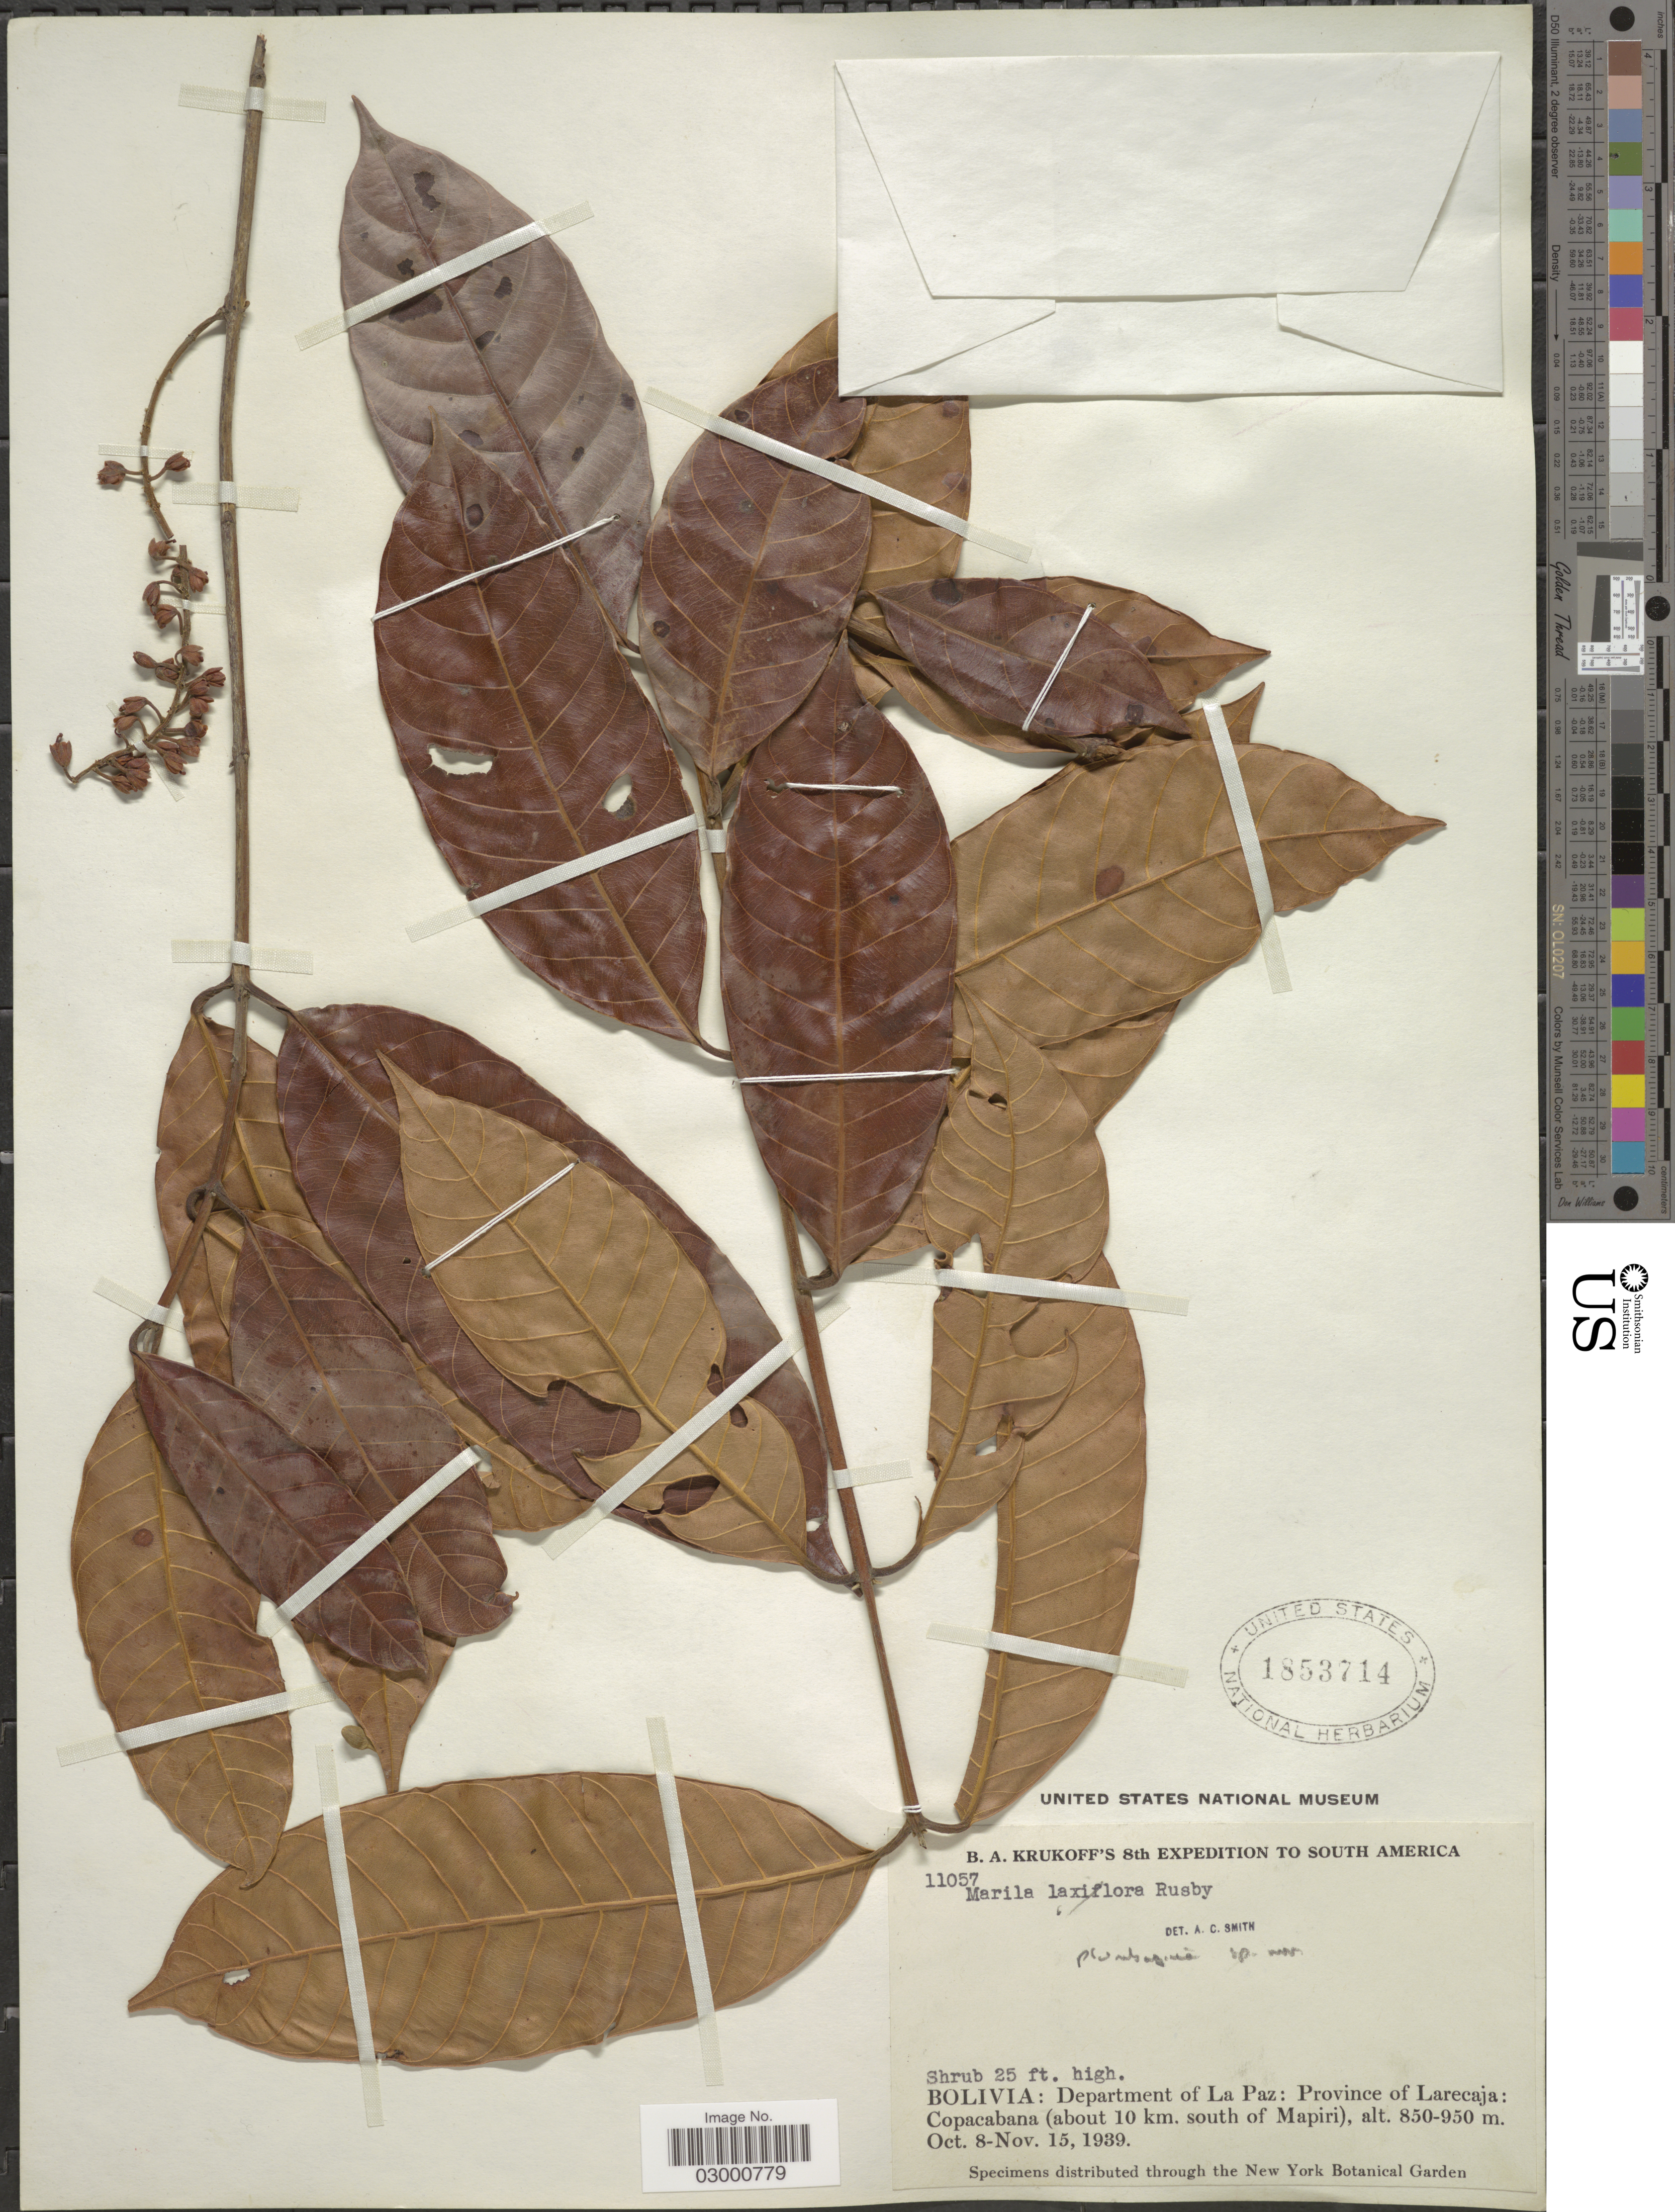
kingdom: Plantae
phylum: Tracheophyta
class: Magnoliopsida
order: Malpighiales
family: Calophyllaceae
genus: Marila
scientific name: Marila sp.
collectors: B. A. Krukoff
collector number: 11057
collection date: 1939-10-08/1939-11-15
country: Bolivia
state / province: La Paz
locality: Department of La Paz: Province of Larecaja: Copacabana (about 10 km. south of Mapiri).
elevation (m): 850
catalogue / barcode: US 1853714